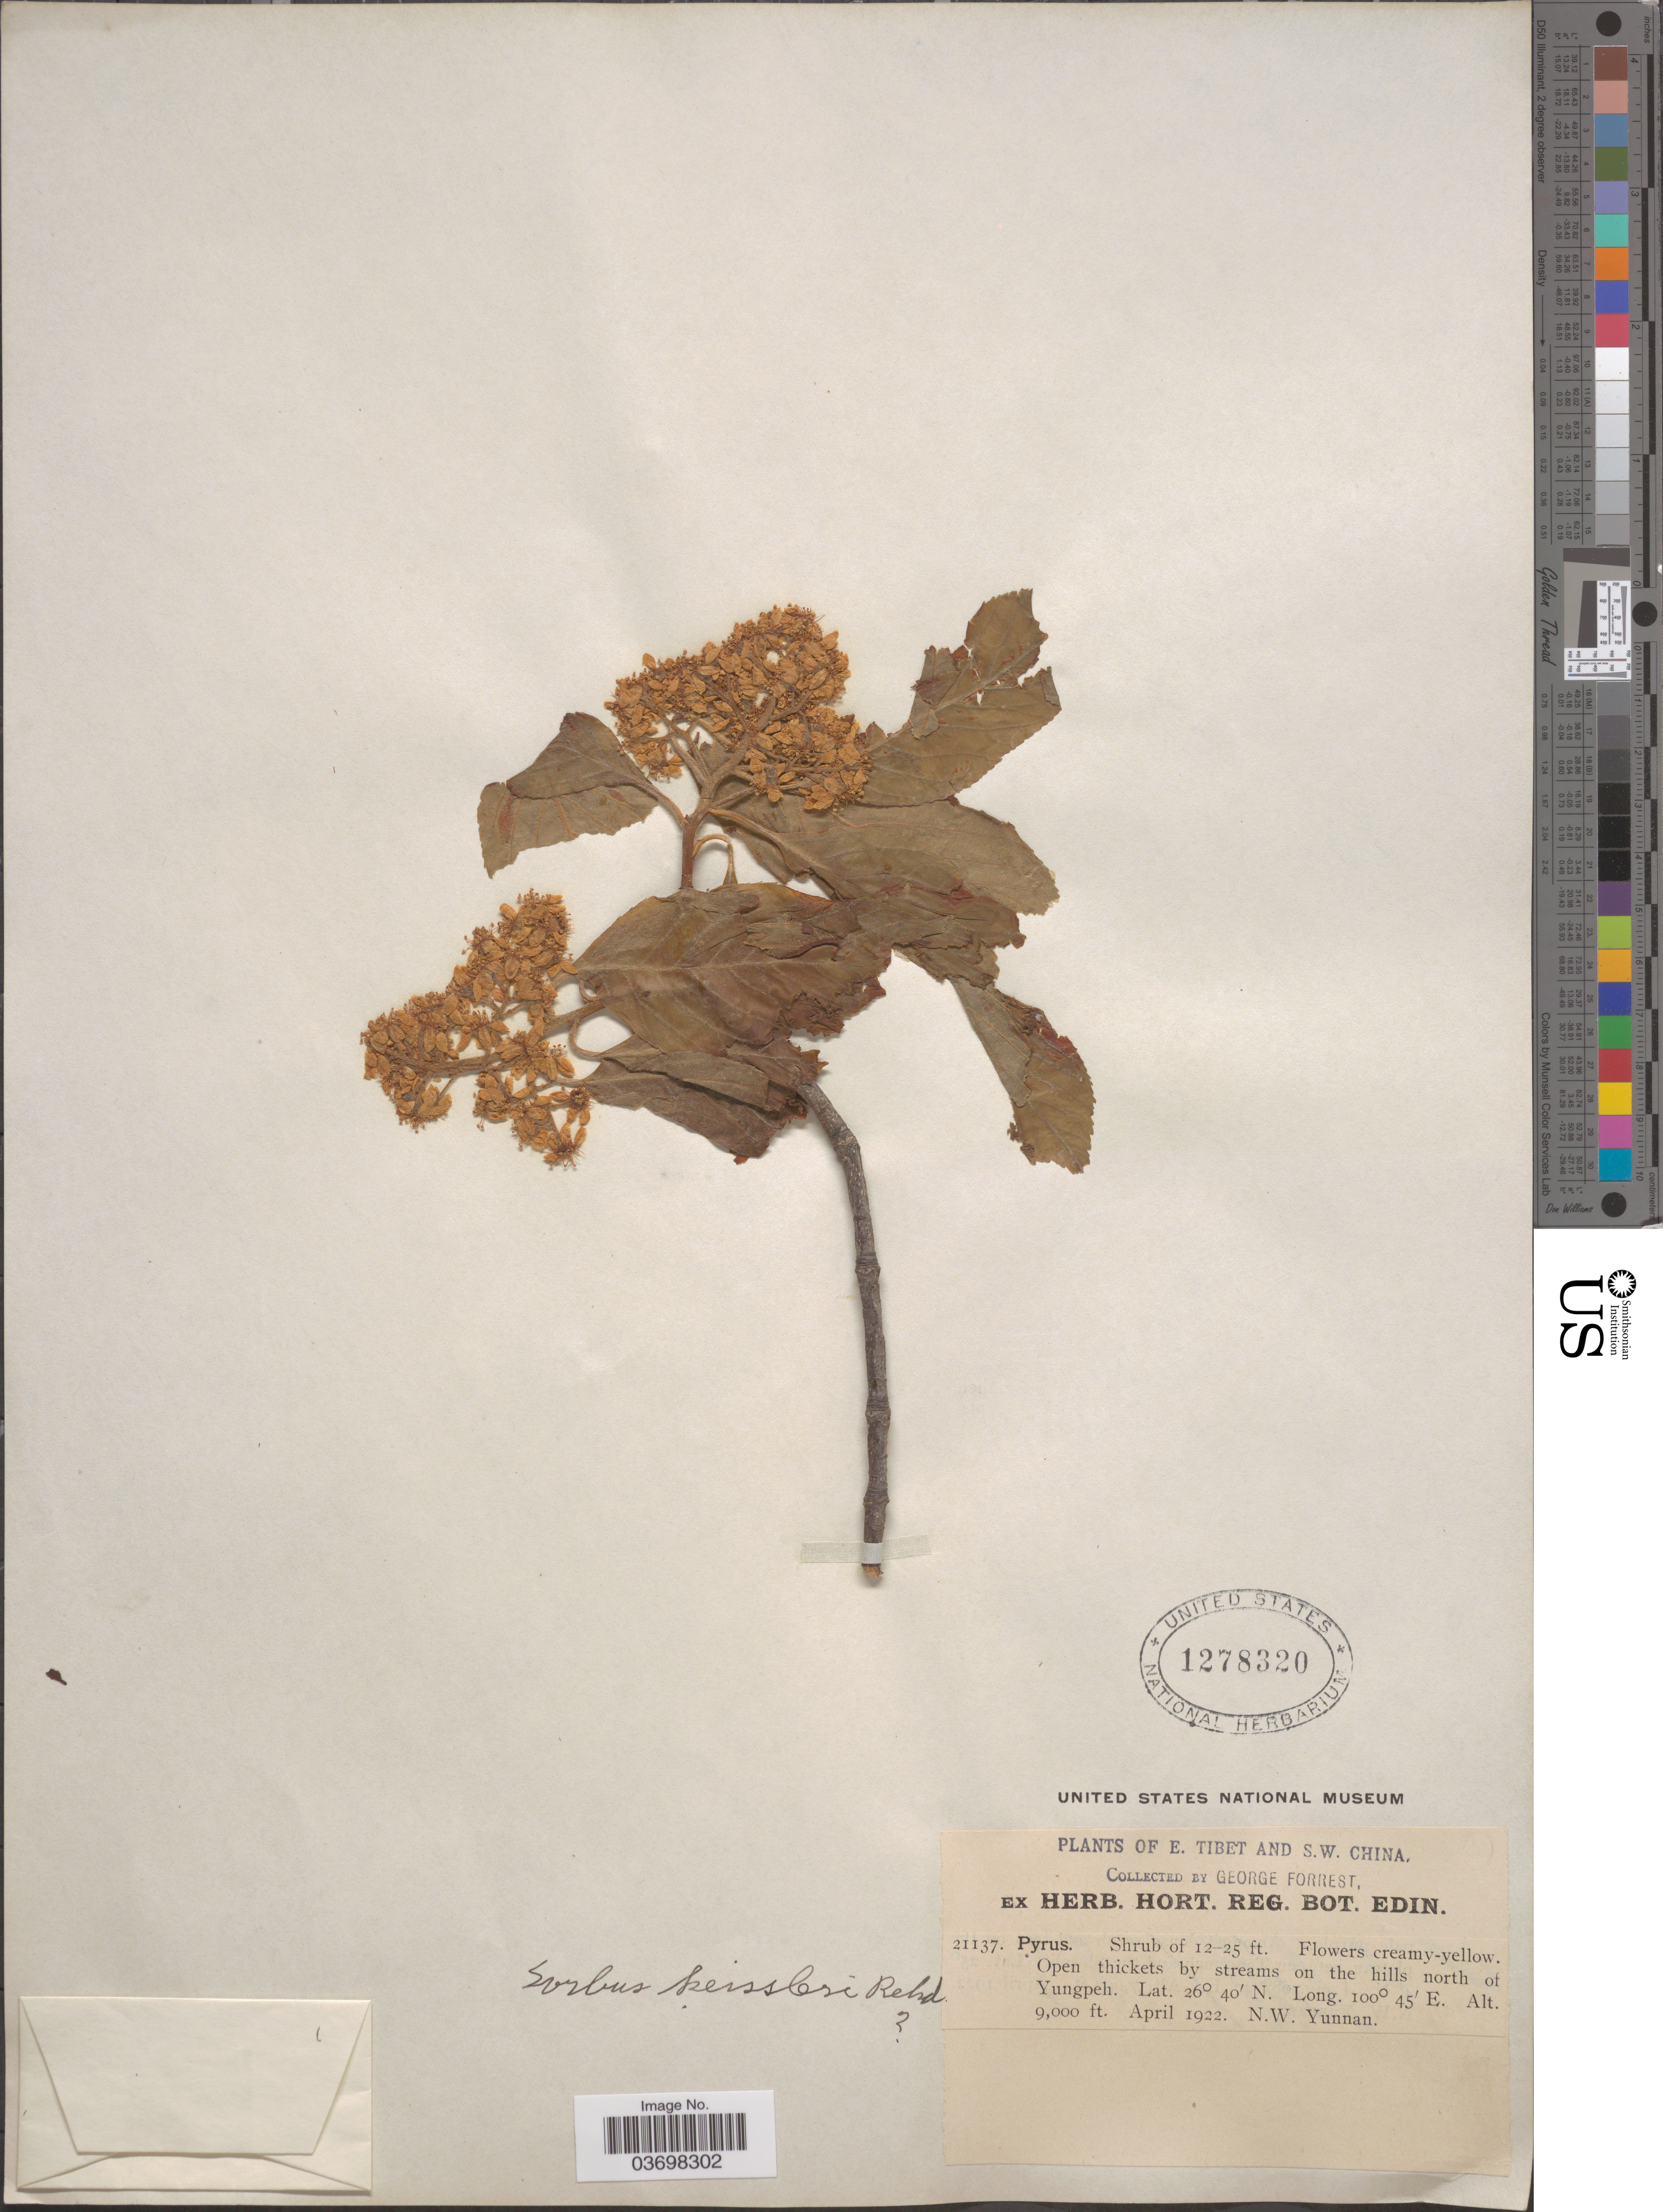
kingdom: Plantae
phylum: Tracheophyta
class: Magnoliopsida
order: Rosales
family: Rosaceae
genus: Sorbus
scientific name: Sorbus keissleri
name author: (C.K. Schneid.) Rehder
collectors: G. Forrest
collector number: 21137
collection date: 1922-04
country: China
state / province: Yunnan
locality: S.W. China. Open thickets by streams on the hills north of Yungpeh. N.W. Yunnan.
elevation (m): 2743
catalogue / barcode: US 1278320